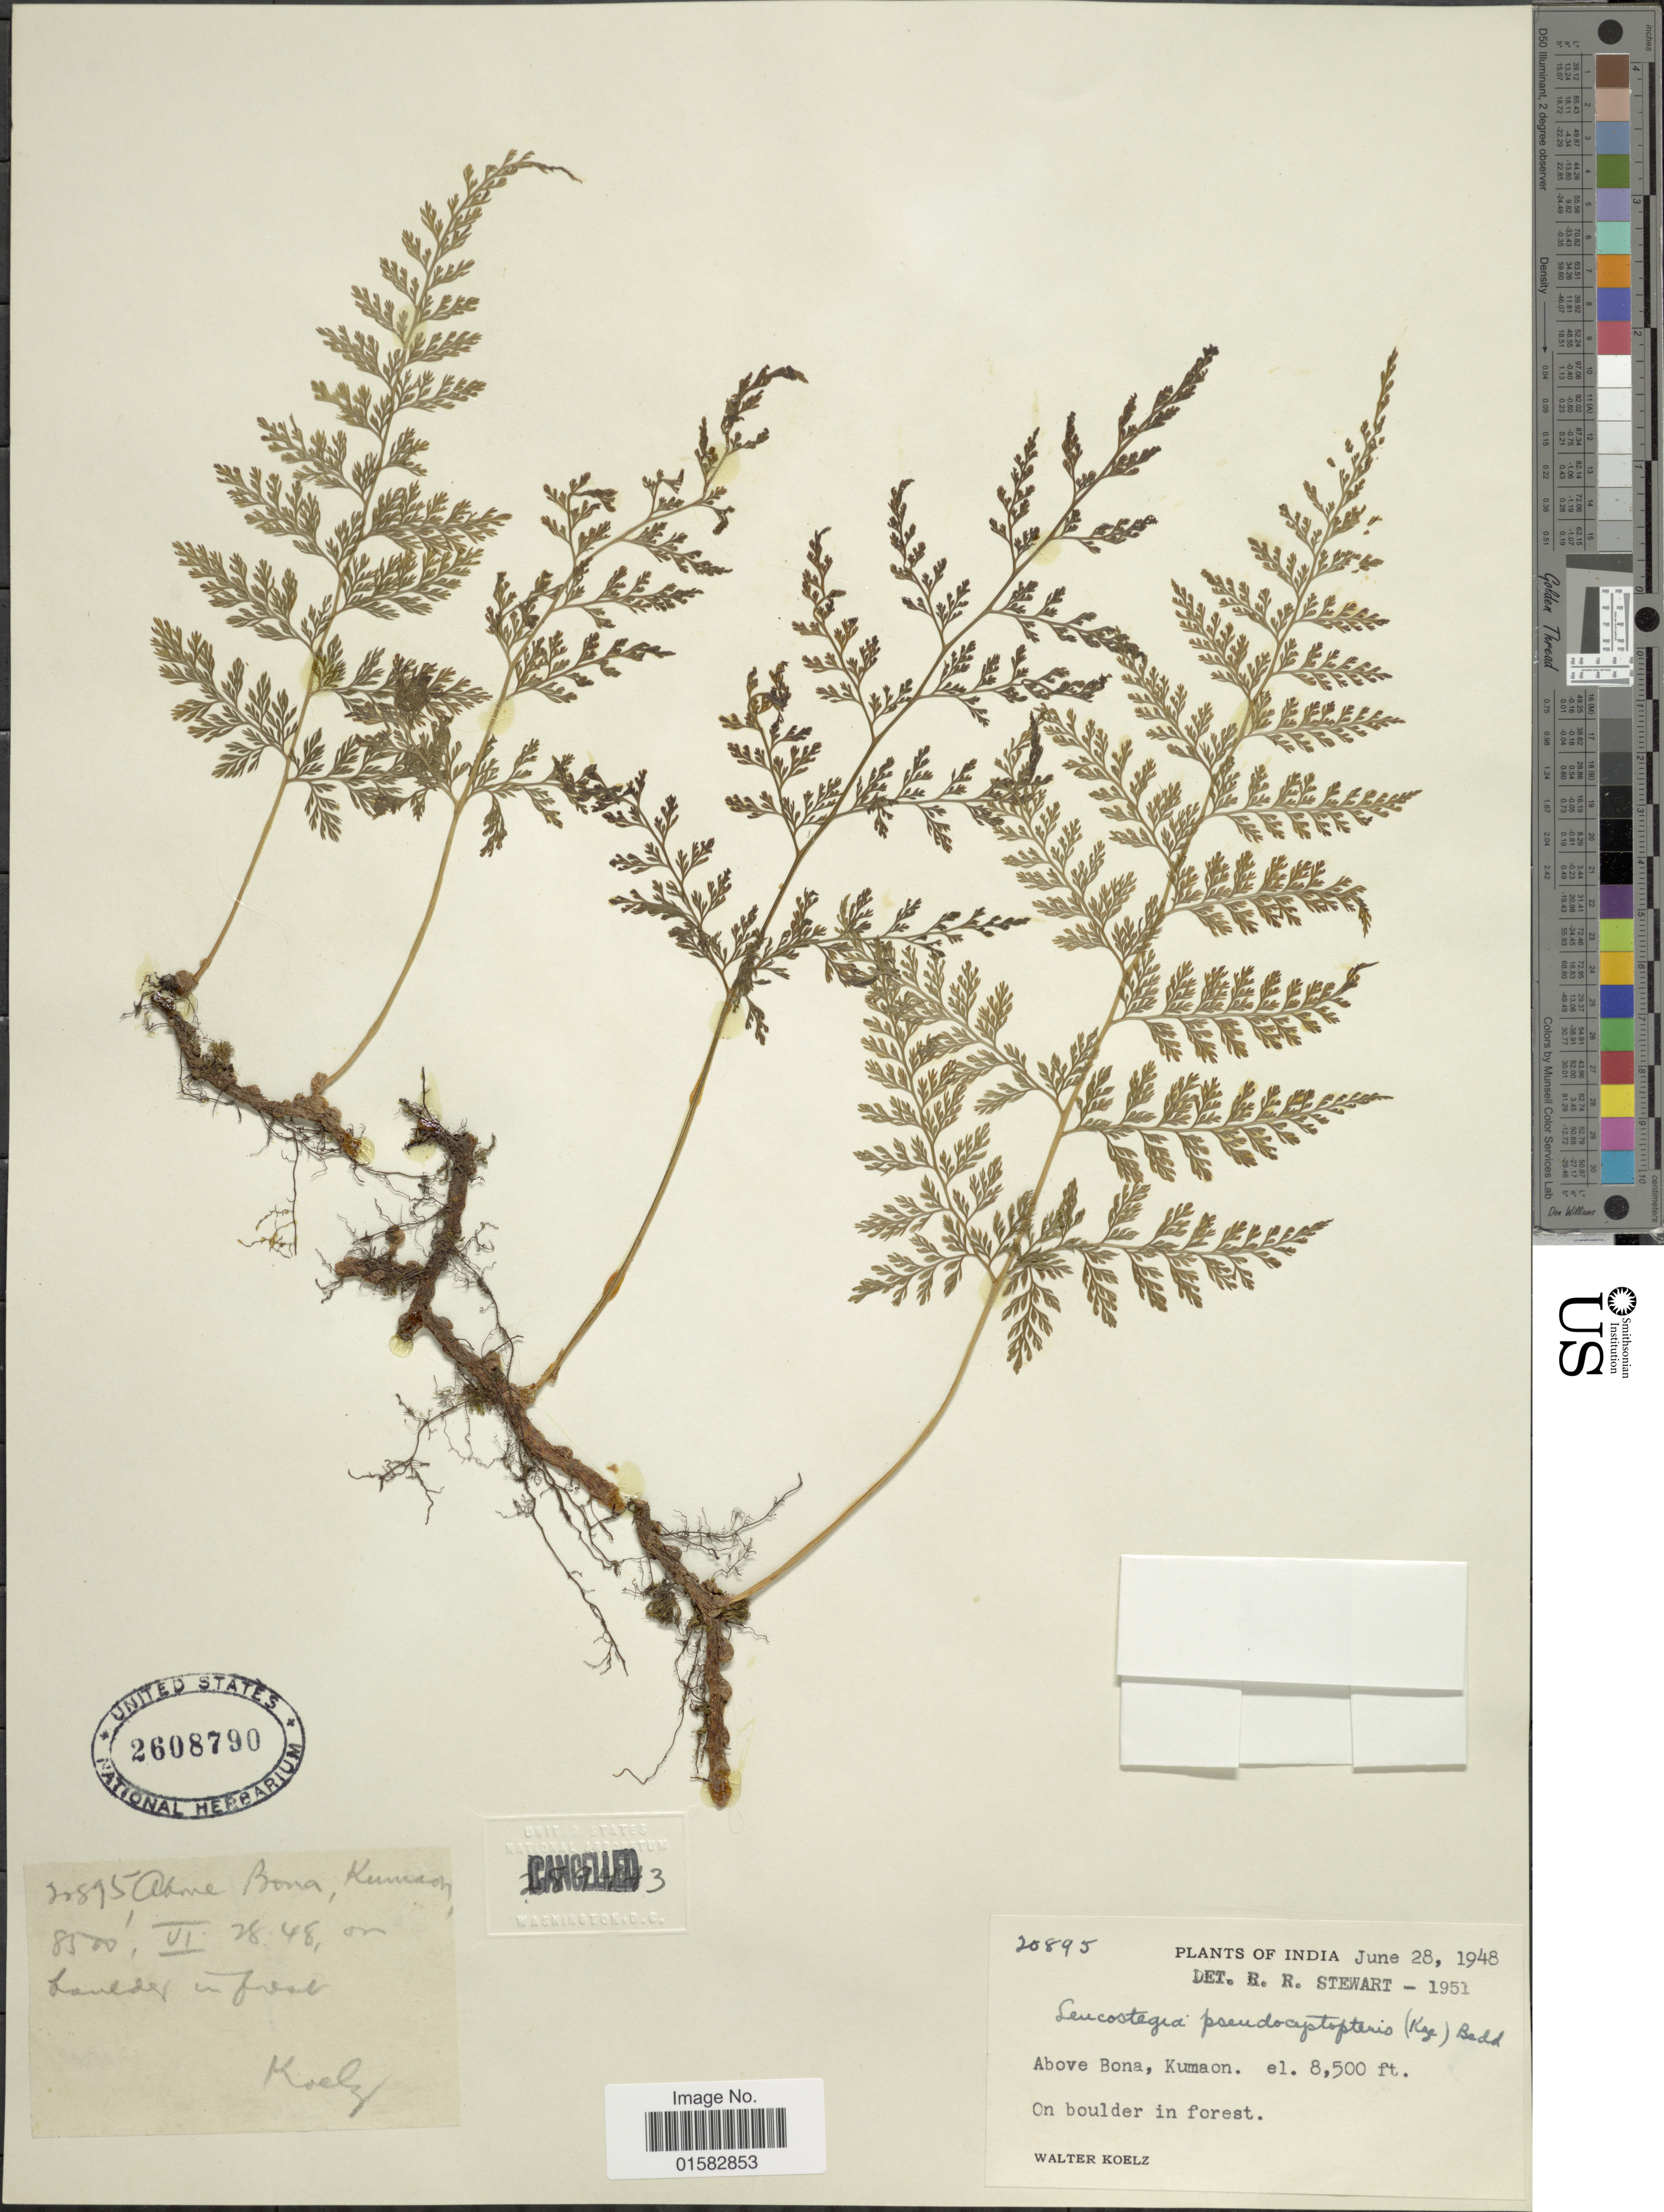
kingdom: Plantae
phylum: Tracheophyta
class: Polypodiopsida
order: Polypodiales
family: Davalliaceae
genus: Davallia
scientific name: Davallia pulchra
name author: D. Don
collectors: W. N. Koelz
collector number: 20895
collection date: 1948-06-28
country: India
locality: Above Bona, Kumaon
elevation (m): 2591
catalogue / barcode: US 2608790